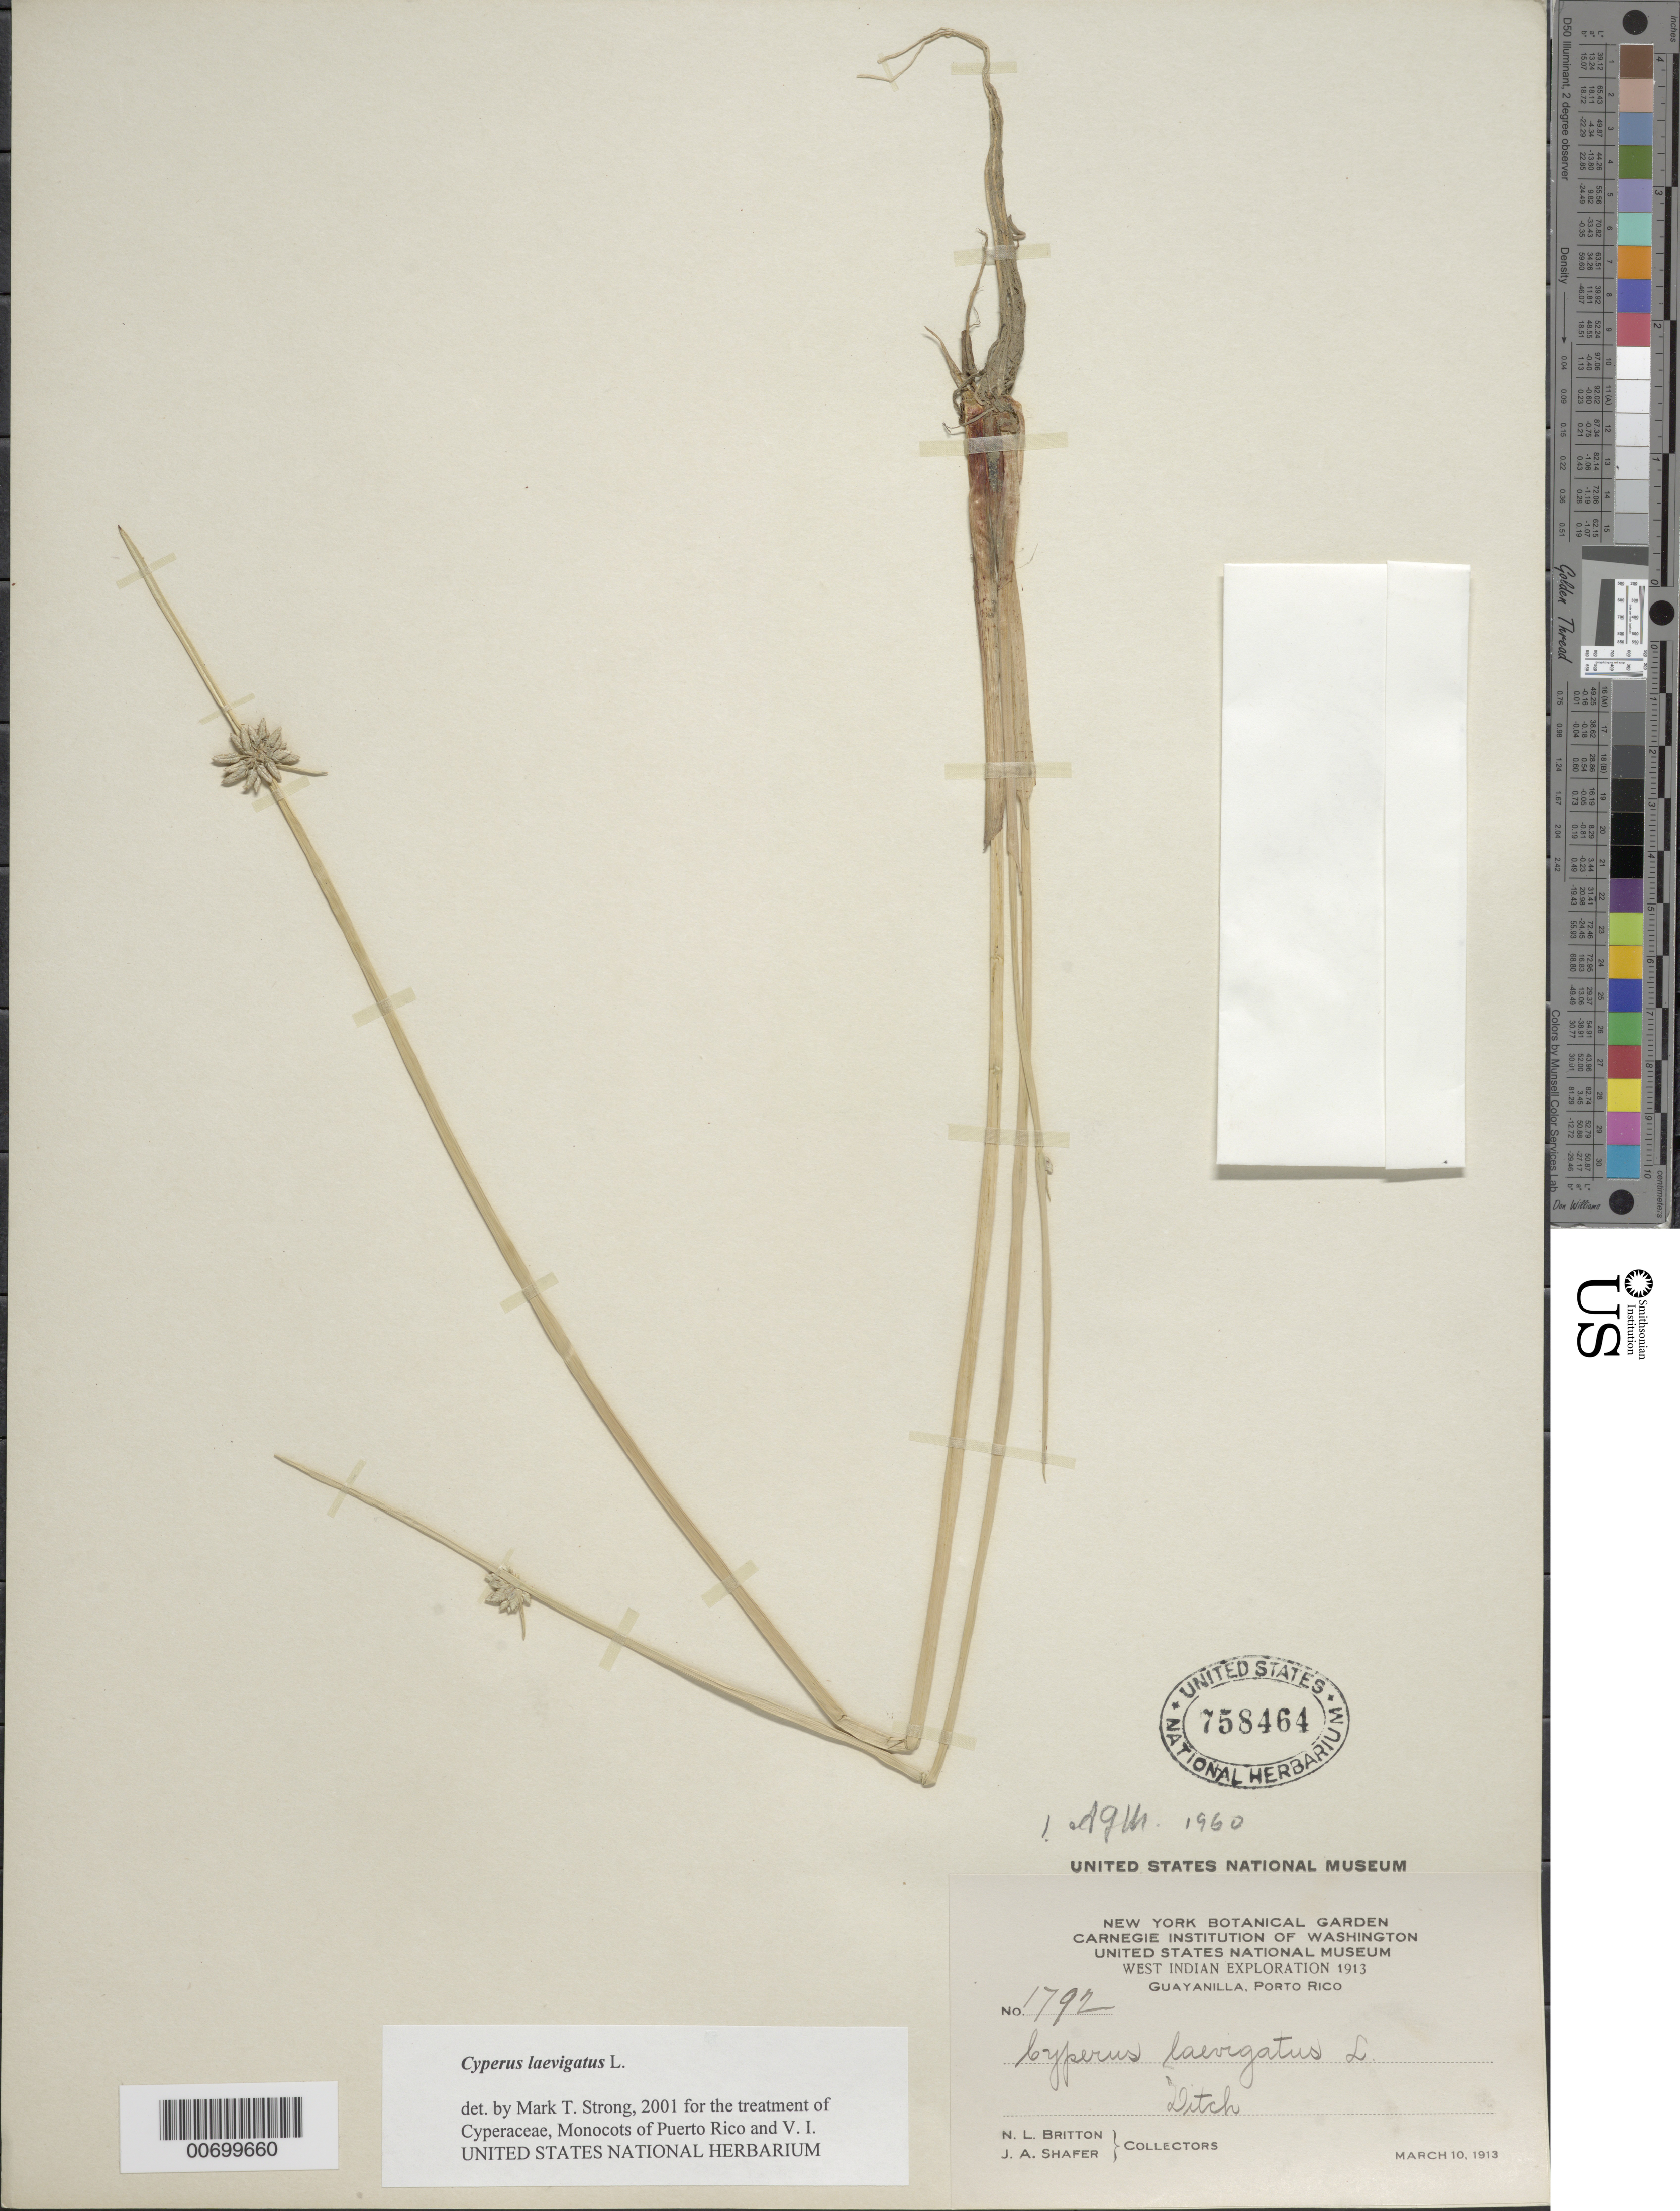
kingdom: Plantae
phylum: Tracheophyta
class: Liliopsida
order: Poales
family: Cyperaceae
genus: Cyperus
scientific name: Cyperus laevigatus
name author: L.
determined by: Strong, M. T., (US), Smithsonian Institution - National Museum of Natural History (UNITED STATES)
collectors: N. Britton & J. A. Shafer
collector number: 1792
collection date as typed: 10 Mar 1913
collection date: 1913-03-10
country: Puerto Rico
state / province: Guayanilla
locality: Guayanilla.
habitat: Ditch.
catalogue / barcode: US 758464